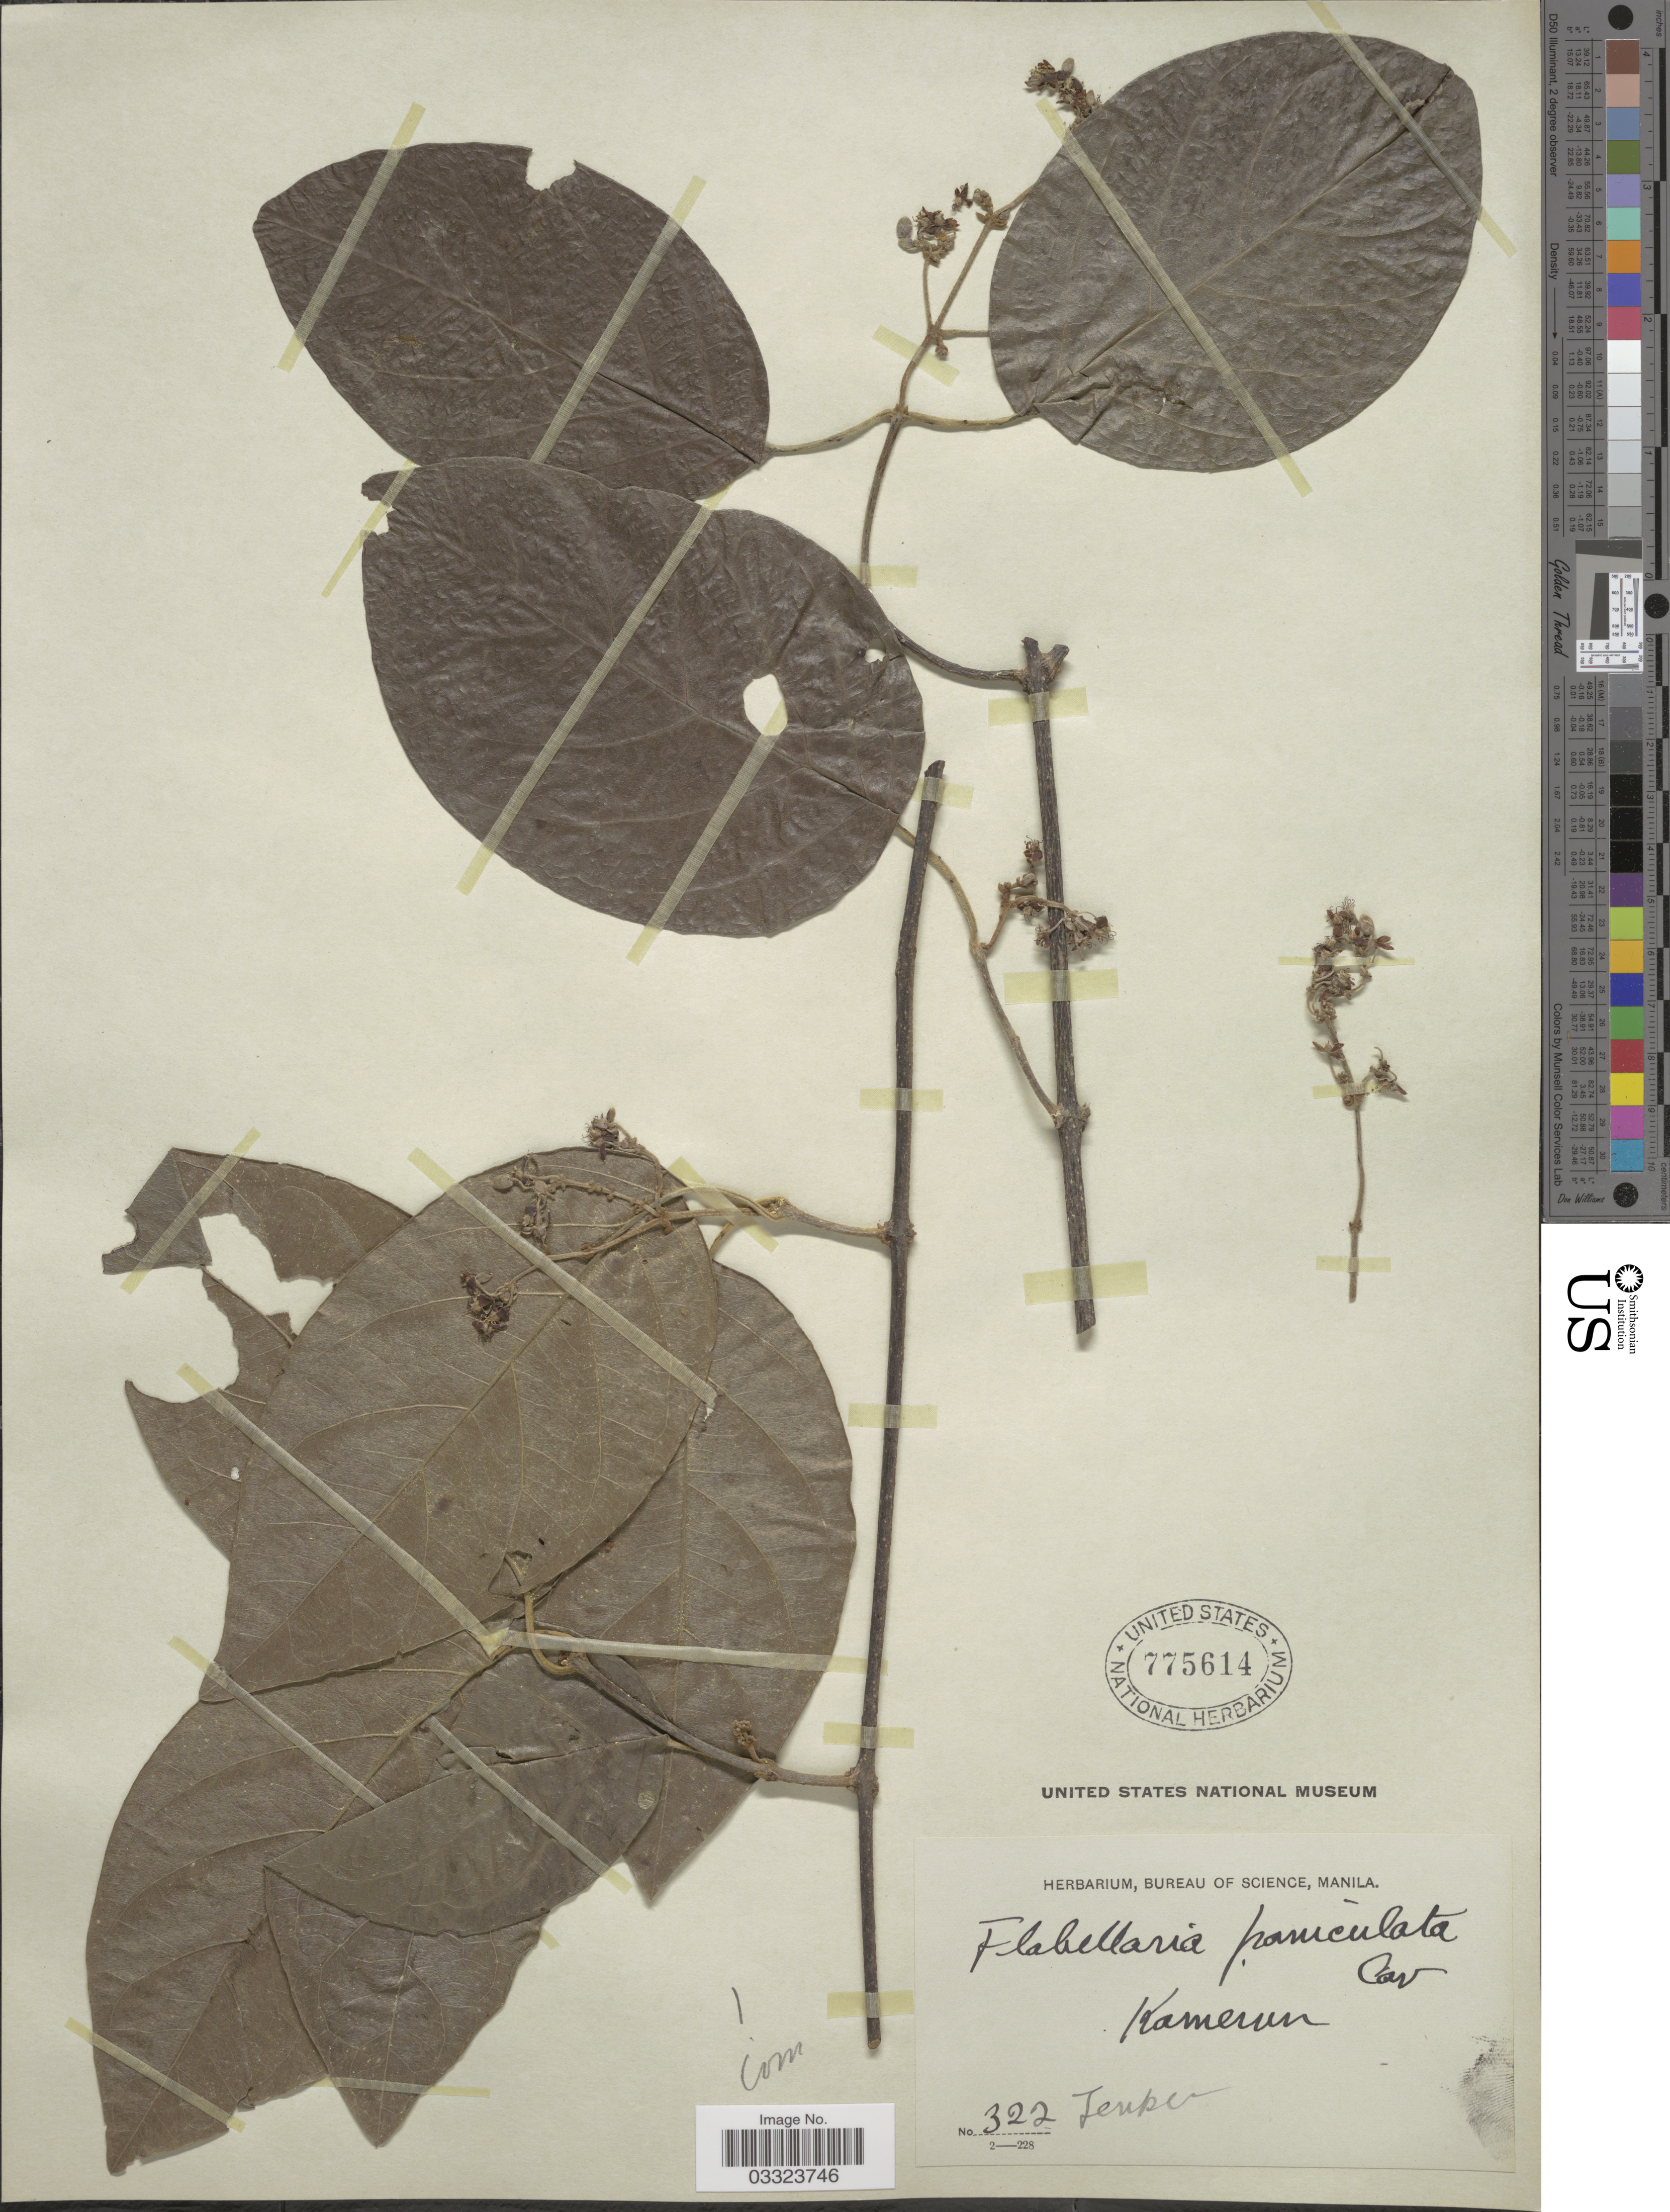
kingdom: Plantae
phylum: Tracheophyta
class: Magnoliopsida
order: Malpighiales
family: Malpighiaceae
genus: Flabellaria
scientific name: Flabellaria paniculata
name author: Cav.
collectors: Zenker, --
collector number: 322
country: Cameroon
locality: Kamerun.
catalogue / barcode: US 775614